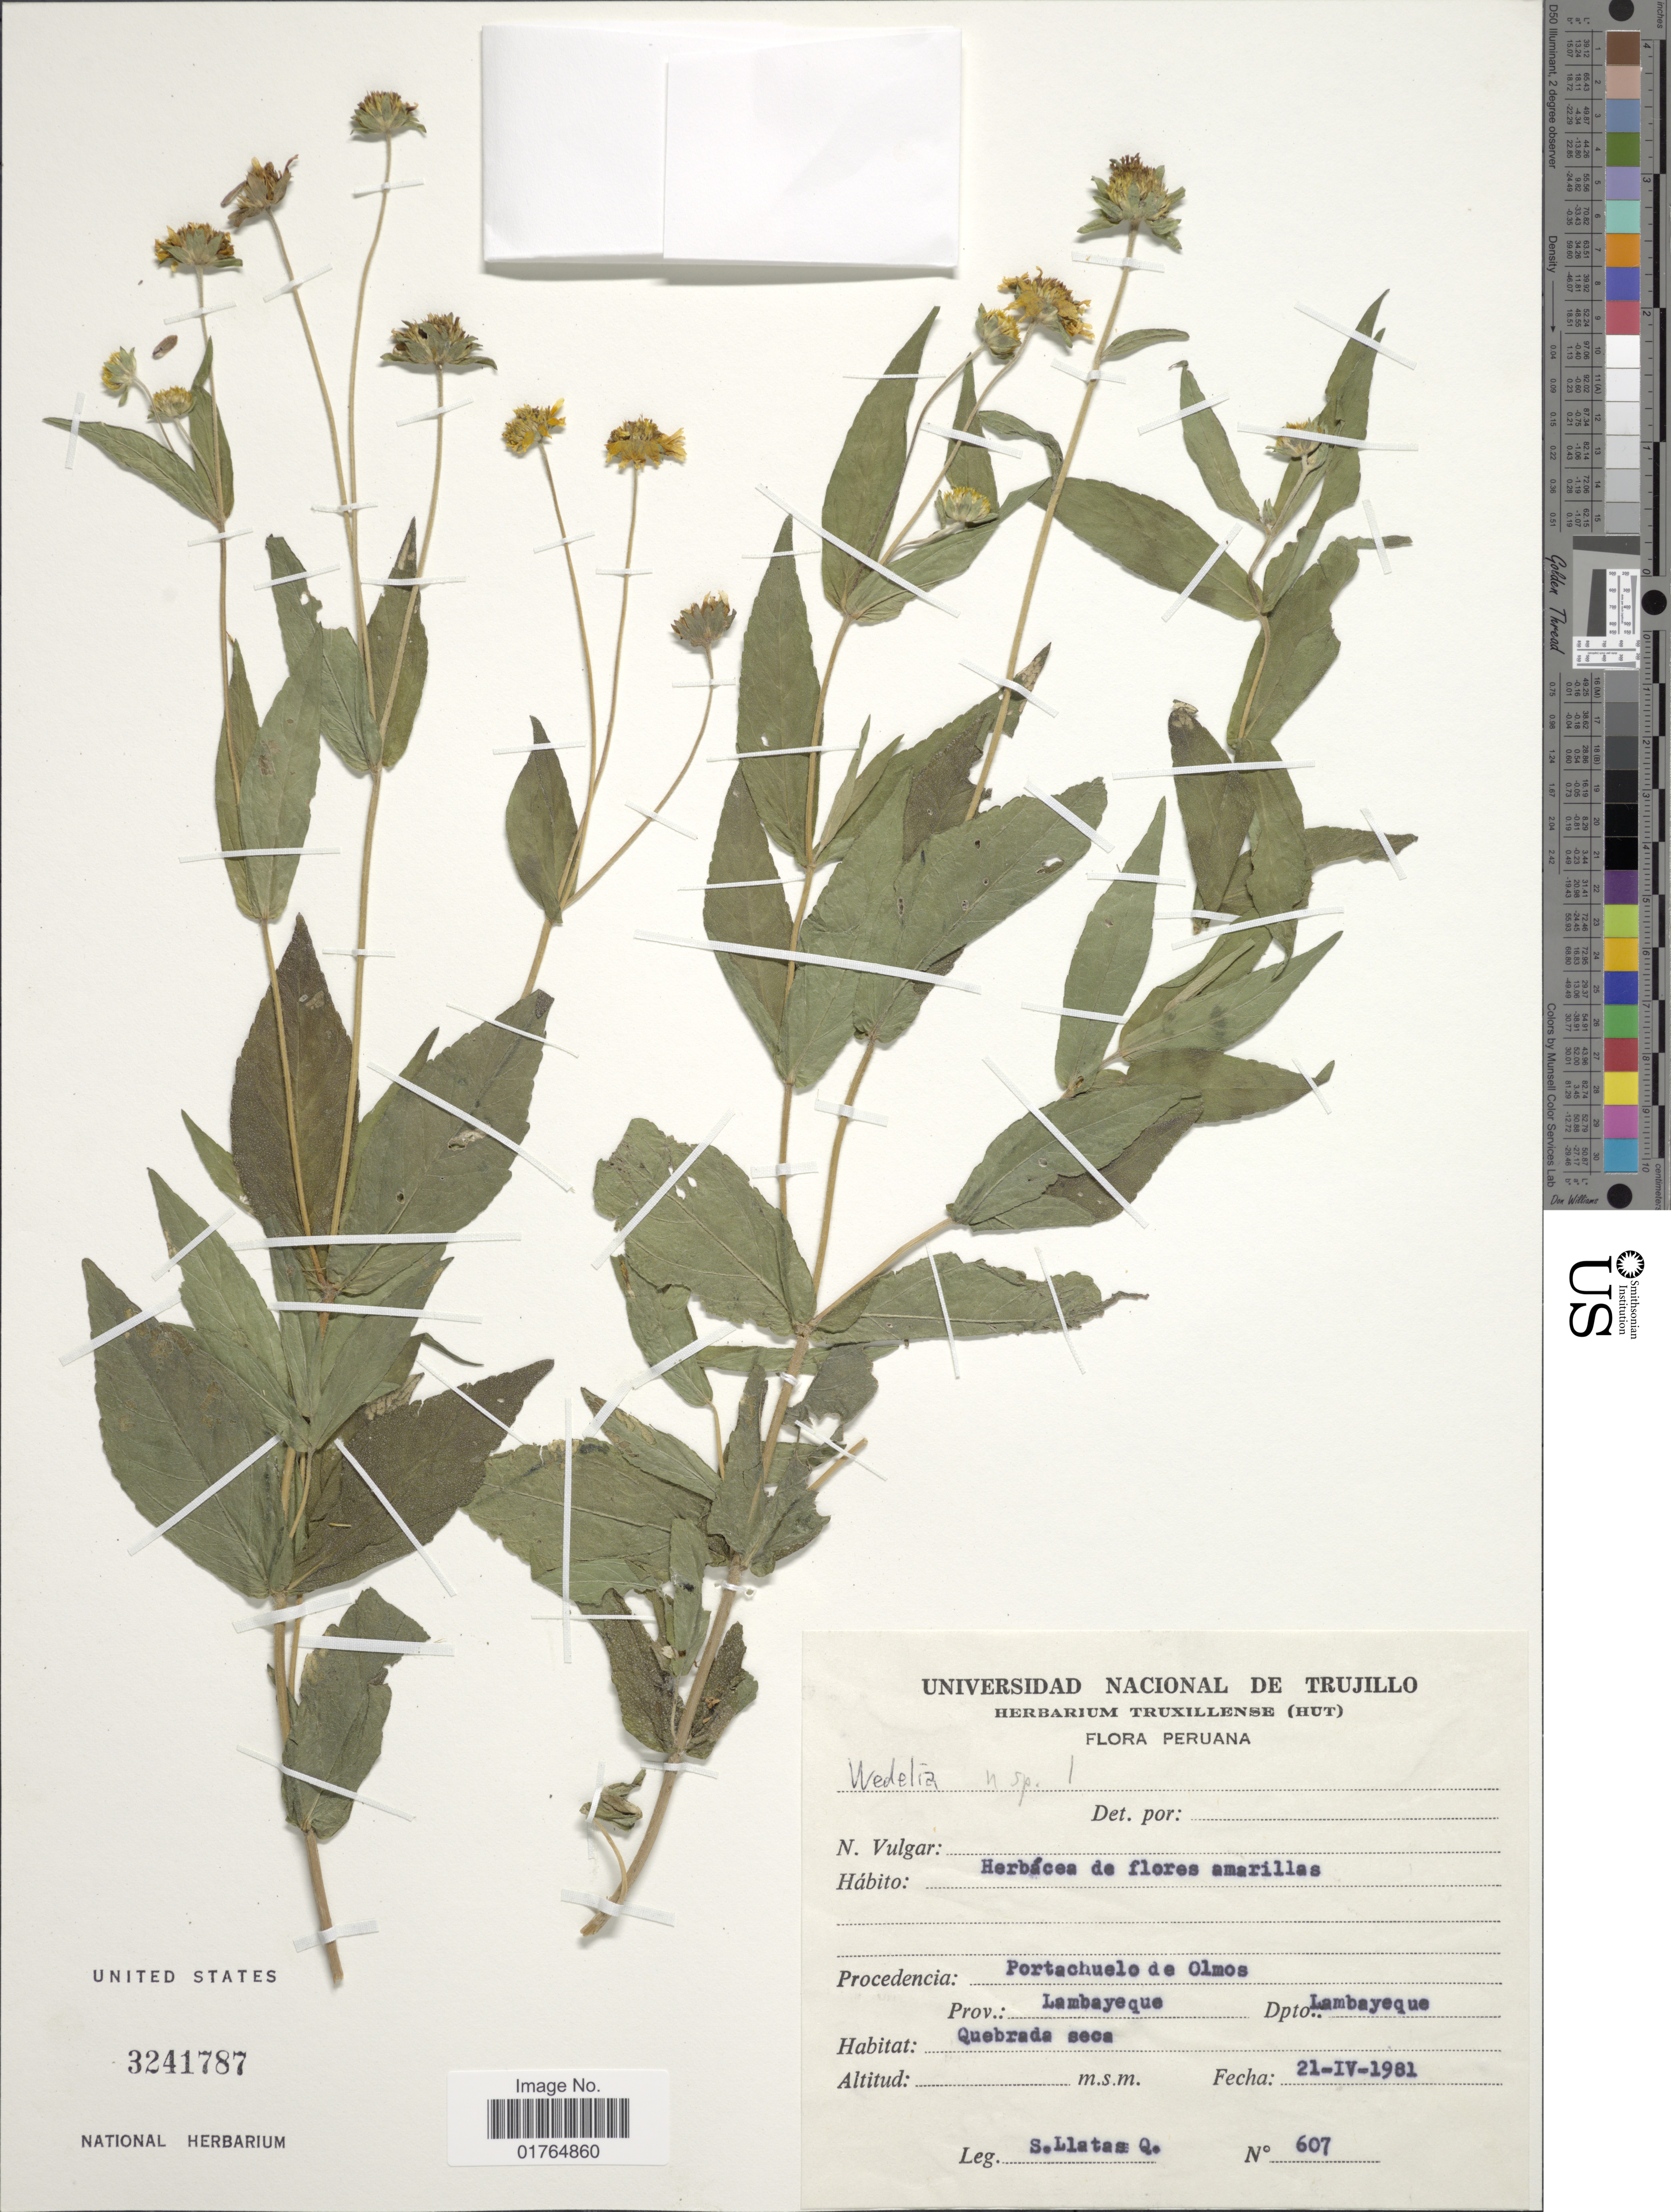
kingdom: Plantae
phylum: Tracheophyta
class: Magnoliopsida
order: Asterales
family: Asteraceae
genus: Wedelia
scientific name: Wedelia subvelutina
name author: DC.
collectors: S. Llatas Quiroz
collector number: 607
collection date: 1981-04-21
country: Peru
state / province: Lambayeque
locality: Portachuelo de Olmos, Prov. Lambayeque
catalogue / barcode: US 3241787